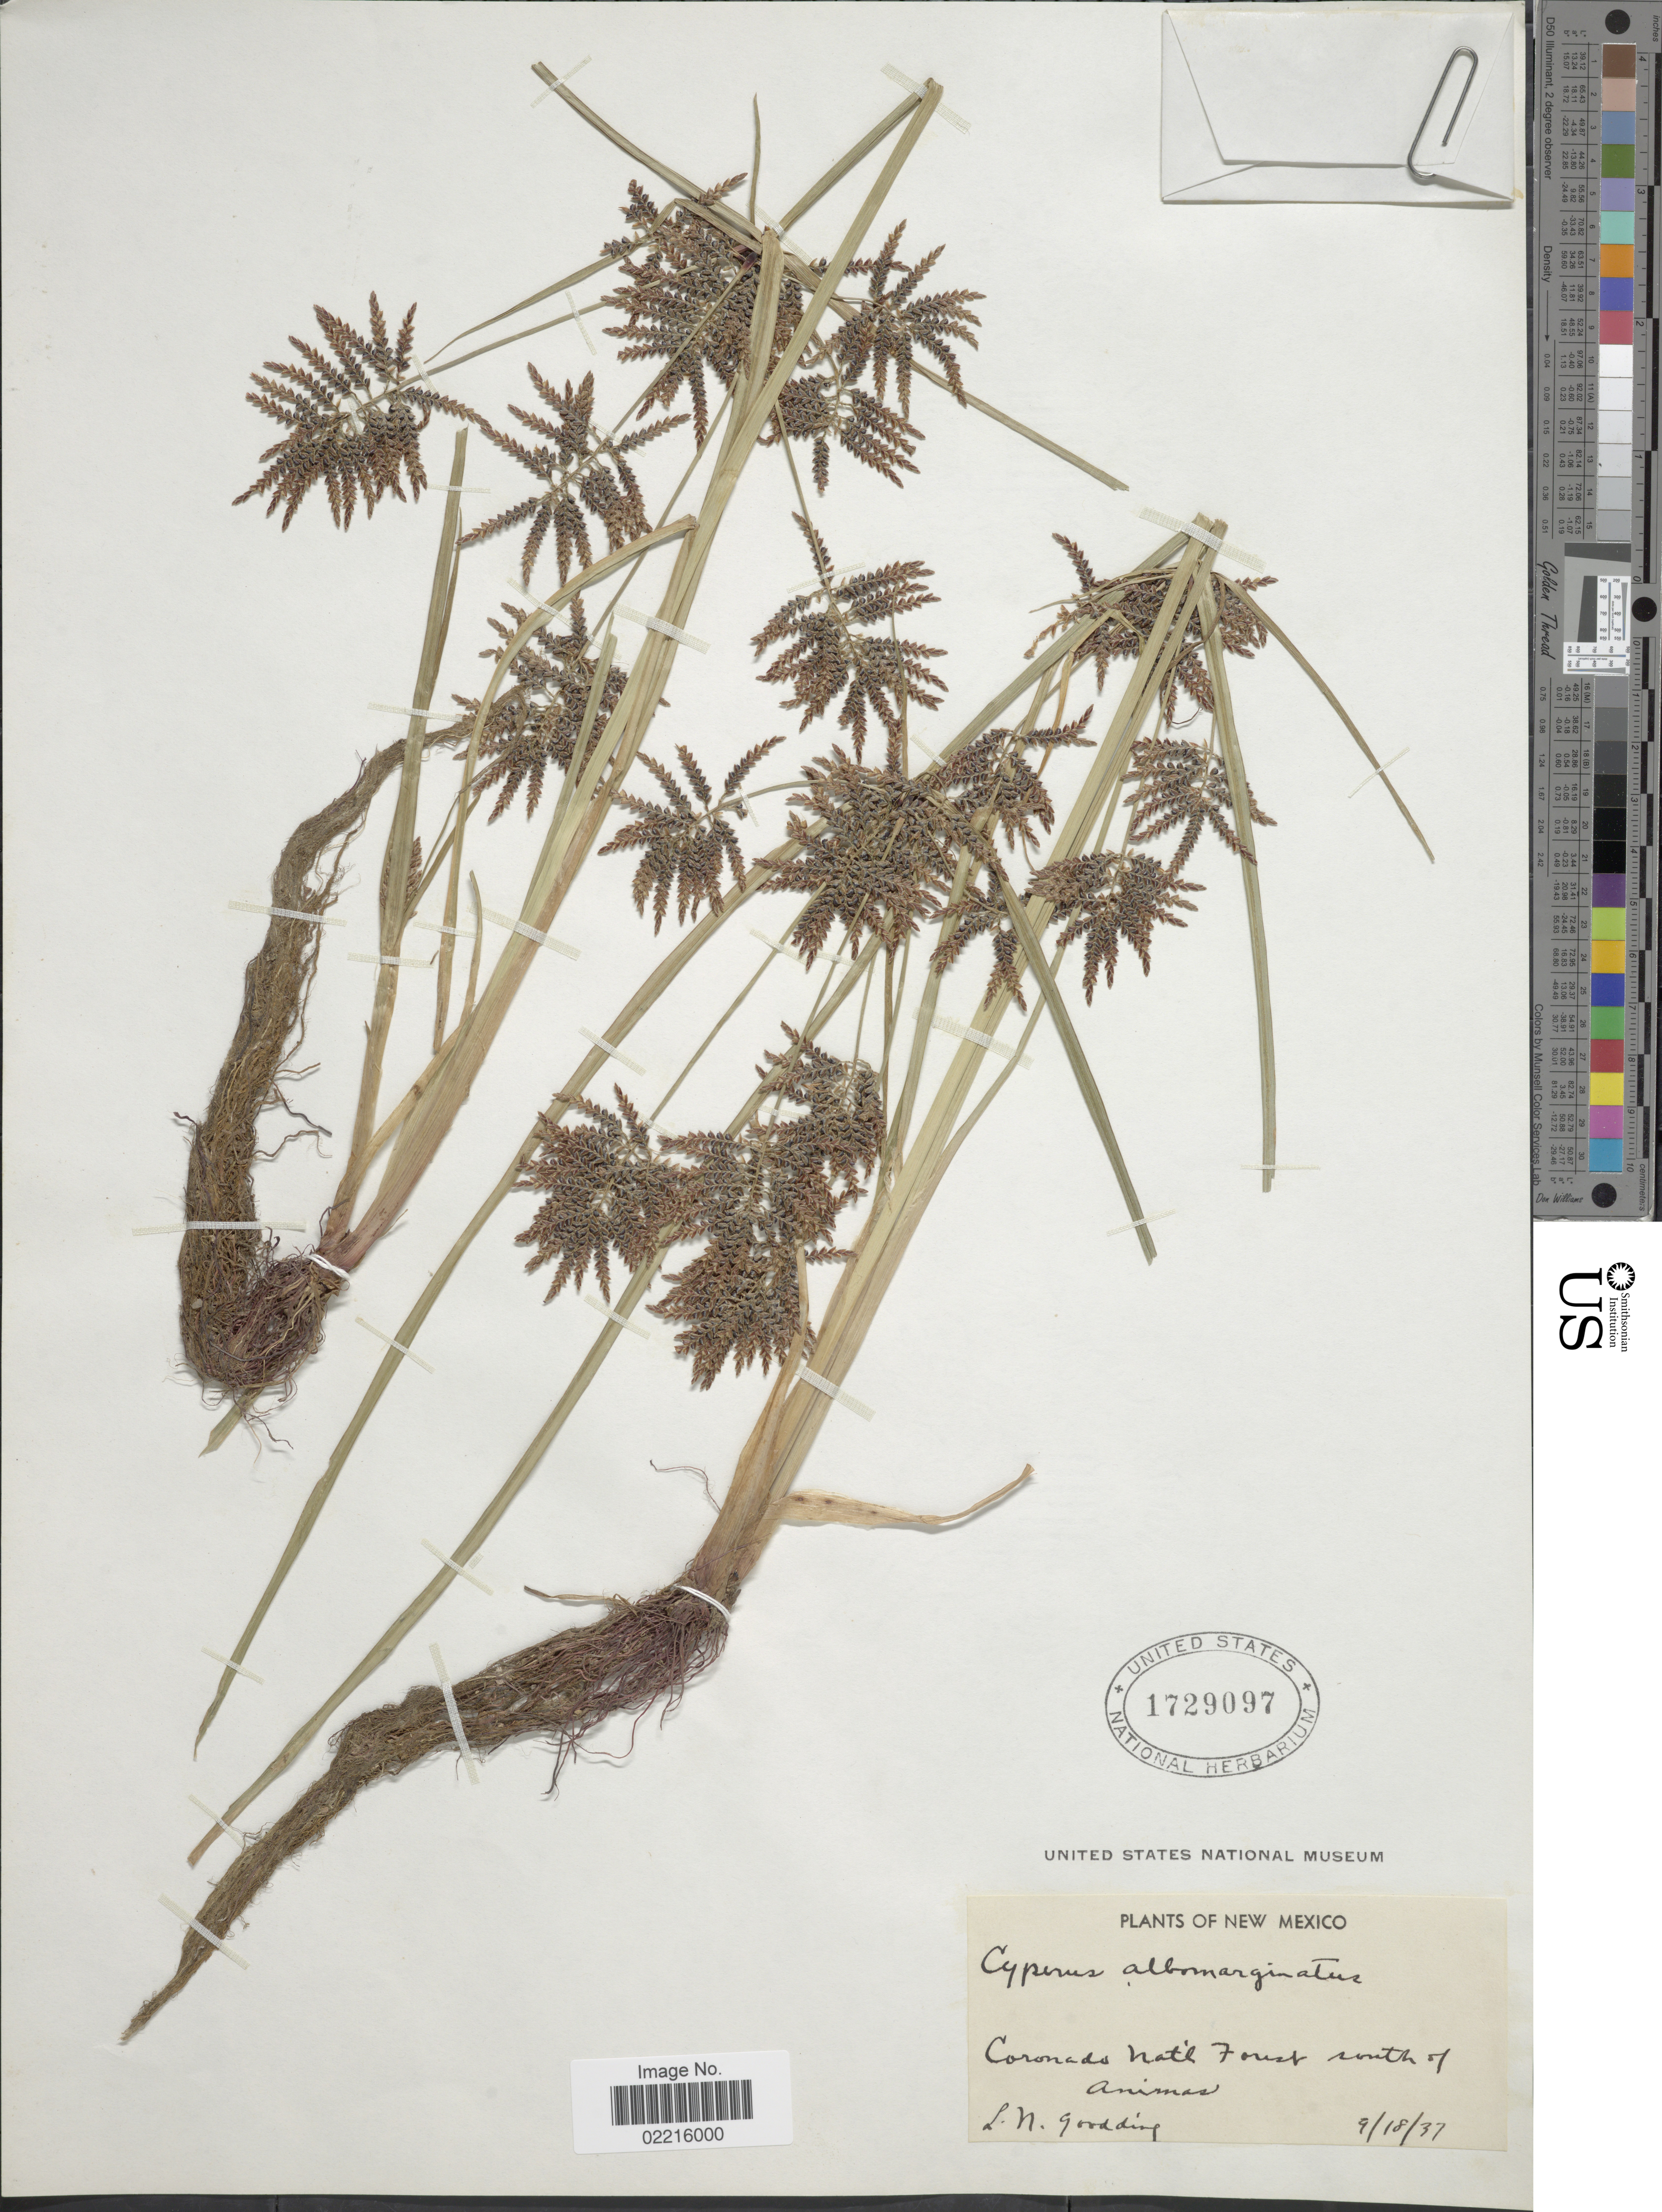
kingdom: Plantae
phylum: Tracheophyta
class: Liliopsida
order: Poales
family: Cyperaceae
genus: Cyperus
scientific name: Cyperus flavicomus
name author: Michx.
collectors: L. N. Goodding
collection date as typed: Transcribed d/m/y: 18/9/37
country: United States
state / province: New Mexico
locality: Coronado Nat'l Forest south of Animas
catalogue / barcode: US 1729097